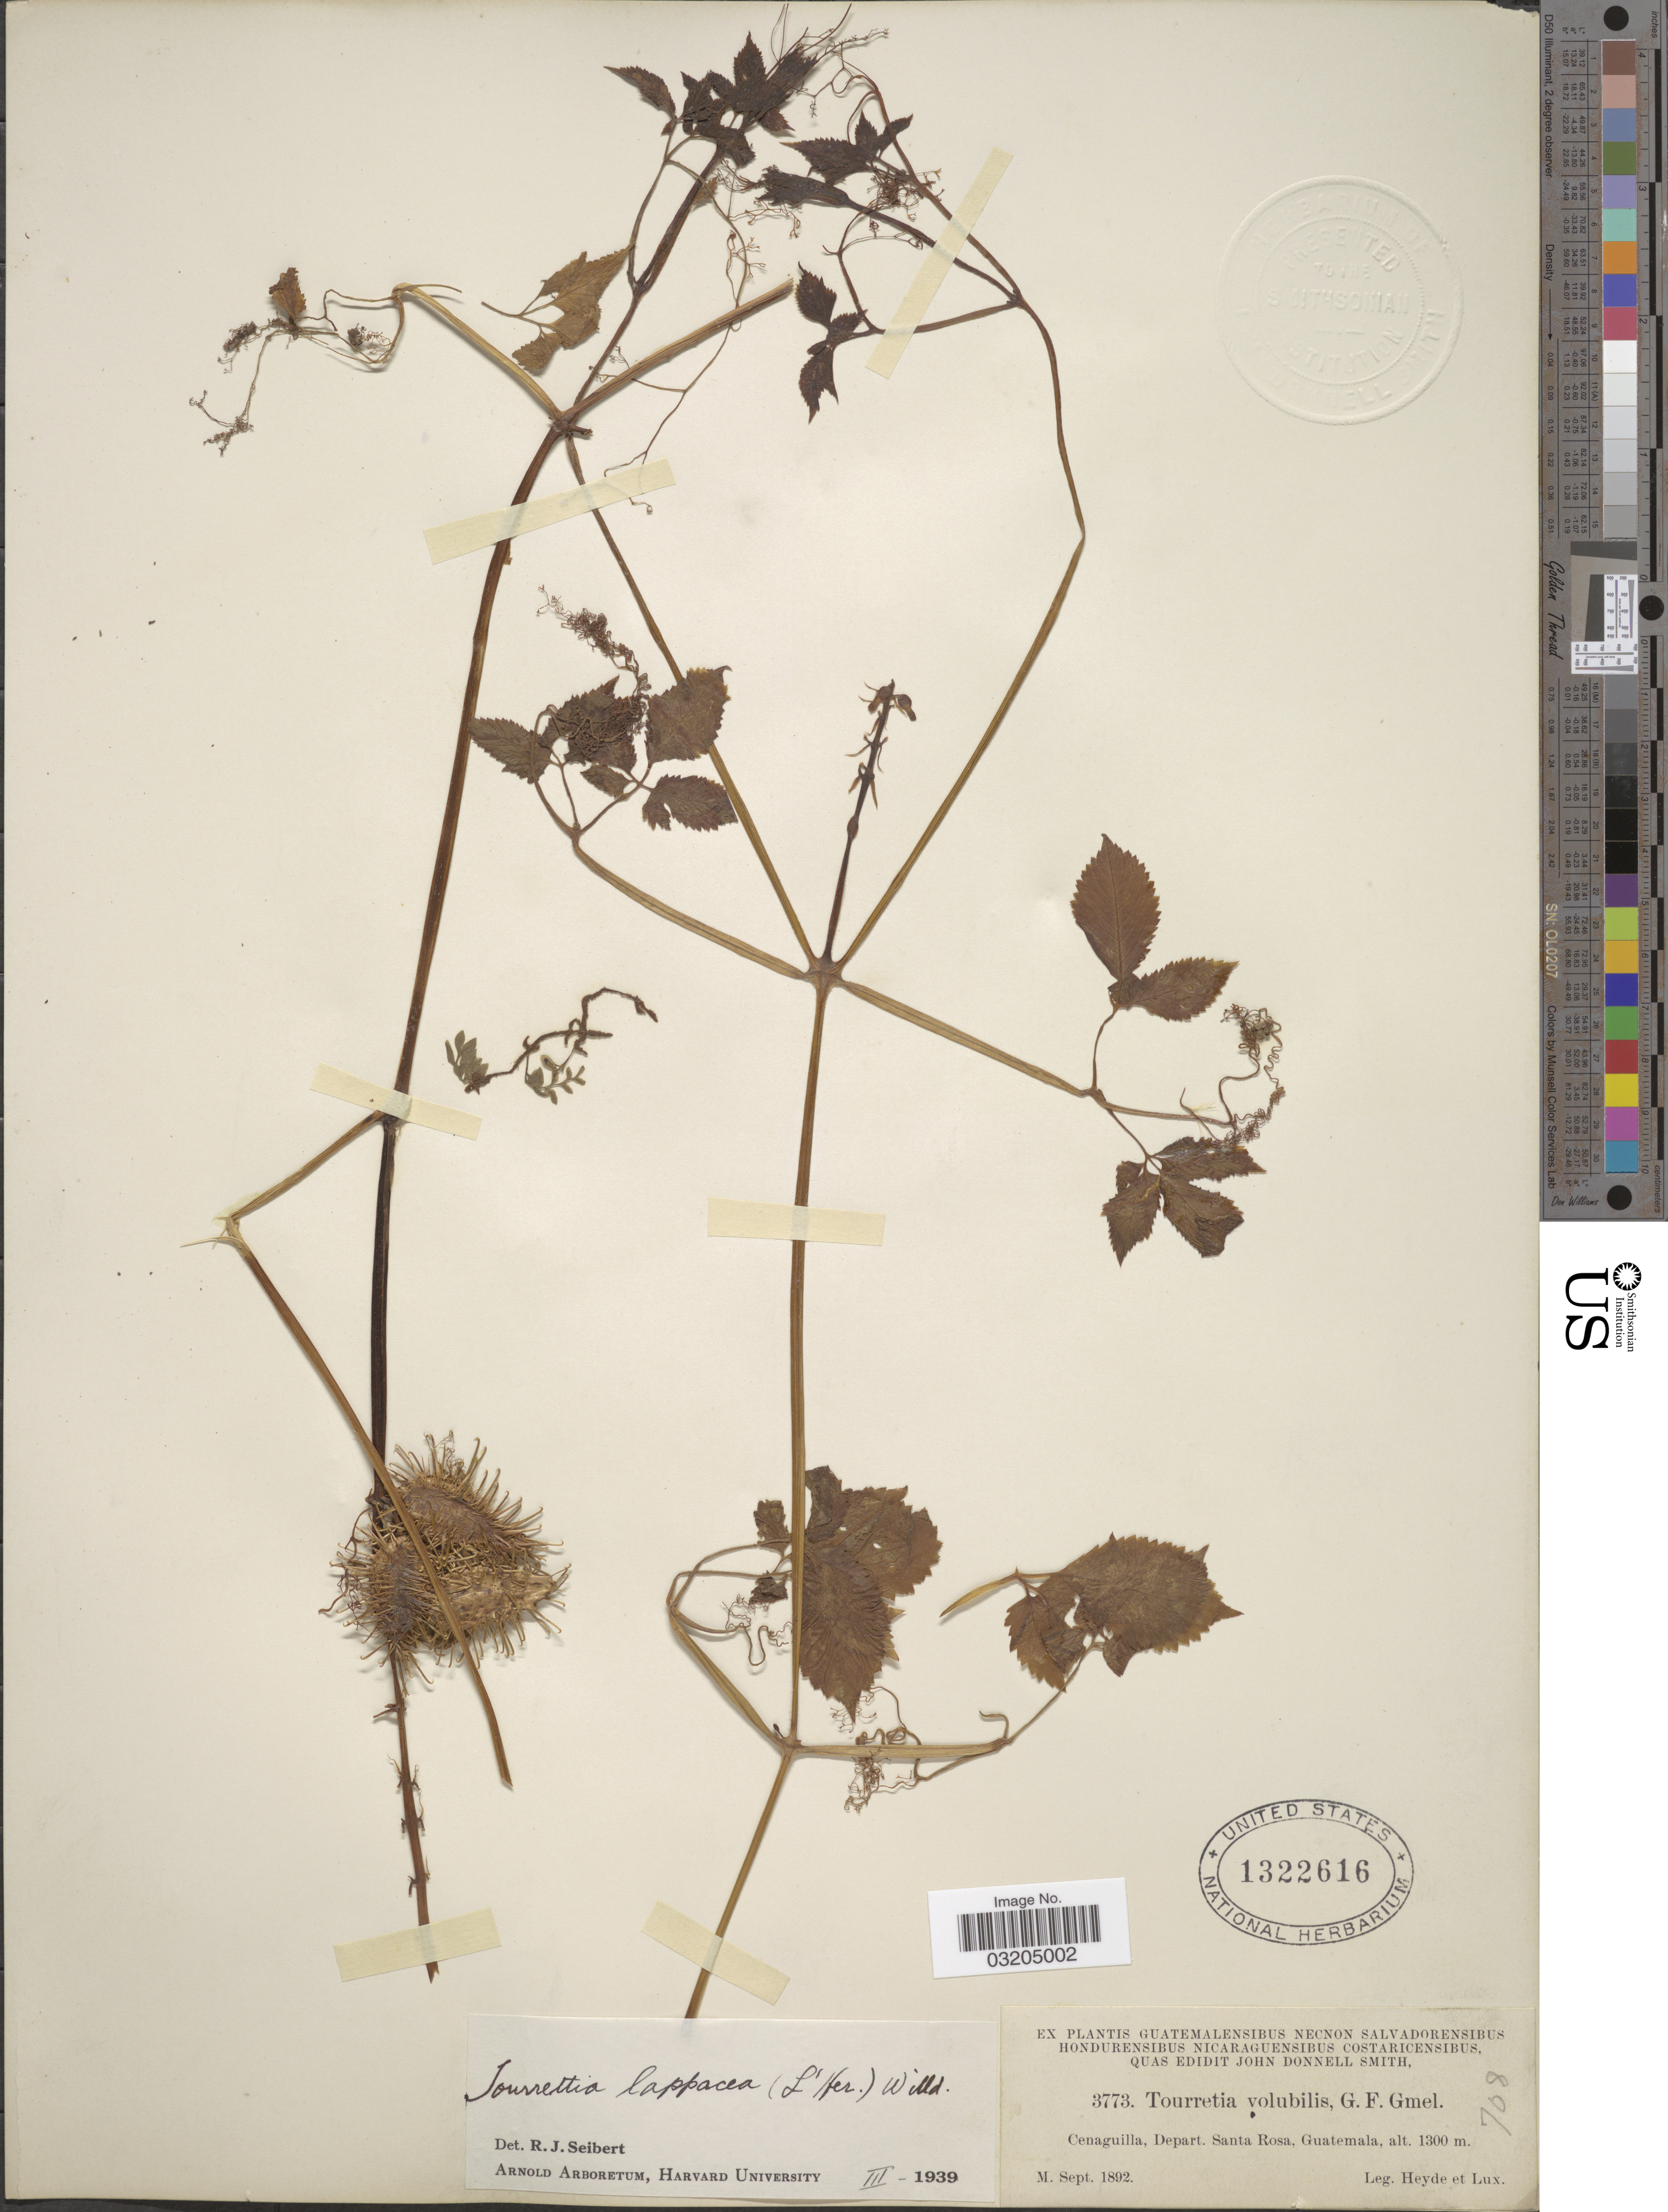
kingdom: Plantae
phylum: Tracheophyta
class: Magnoliopsida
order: Lamiales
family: Bignoniaceae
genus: Tourrettia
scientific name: Tourrettia lappacea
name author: (L'Hér.) Willd.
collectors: Heyde & Lux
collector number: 3773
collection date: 1892-09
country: Guatemala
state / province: Santa Rosa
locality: Cenaguilla, Depart. Santa Rosa.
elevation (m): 1300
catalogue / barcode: US 1322616